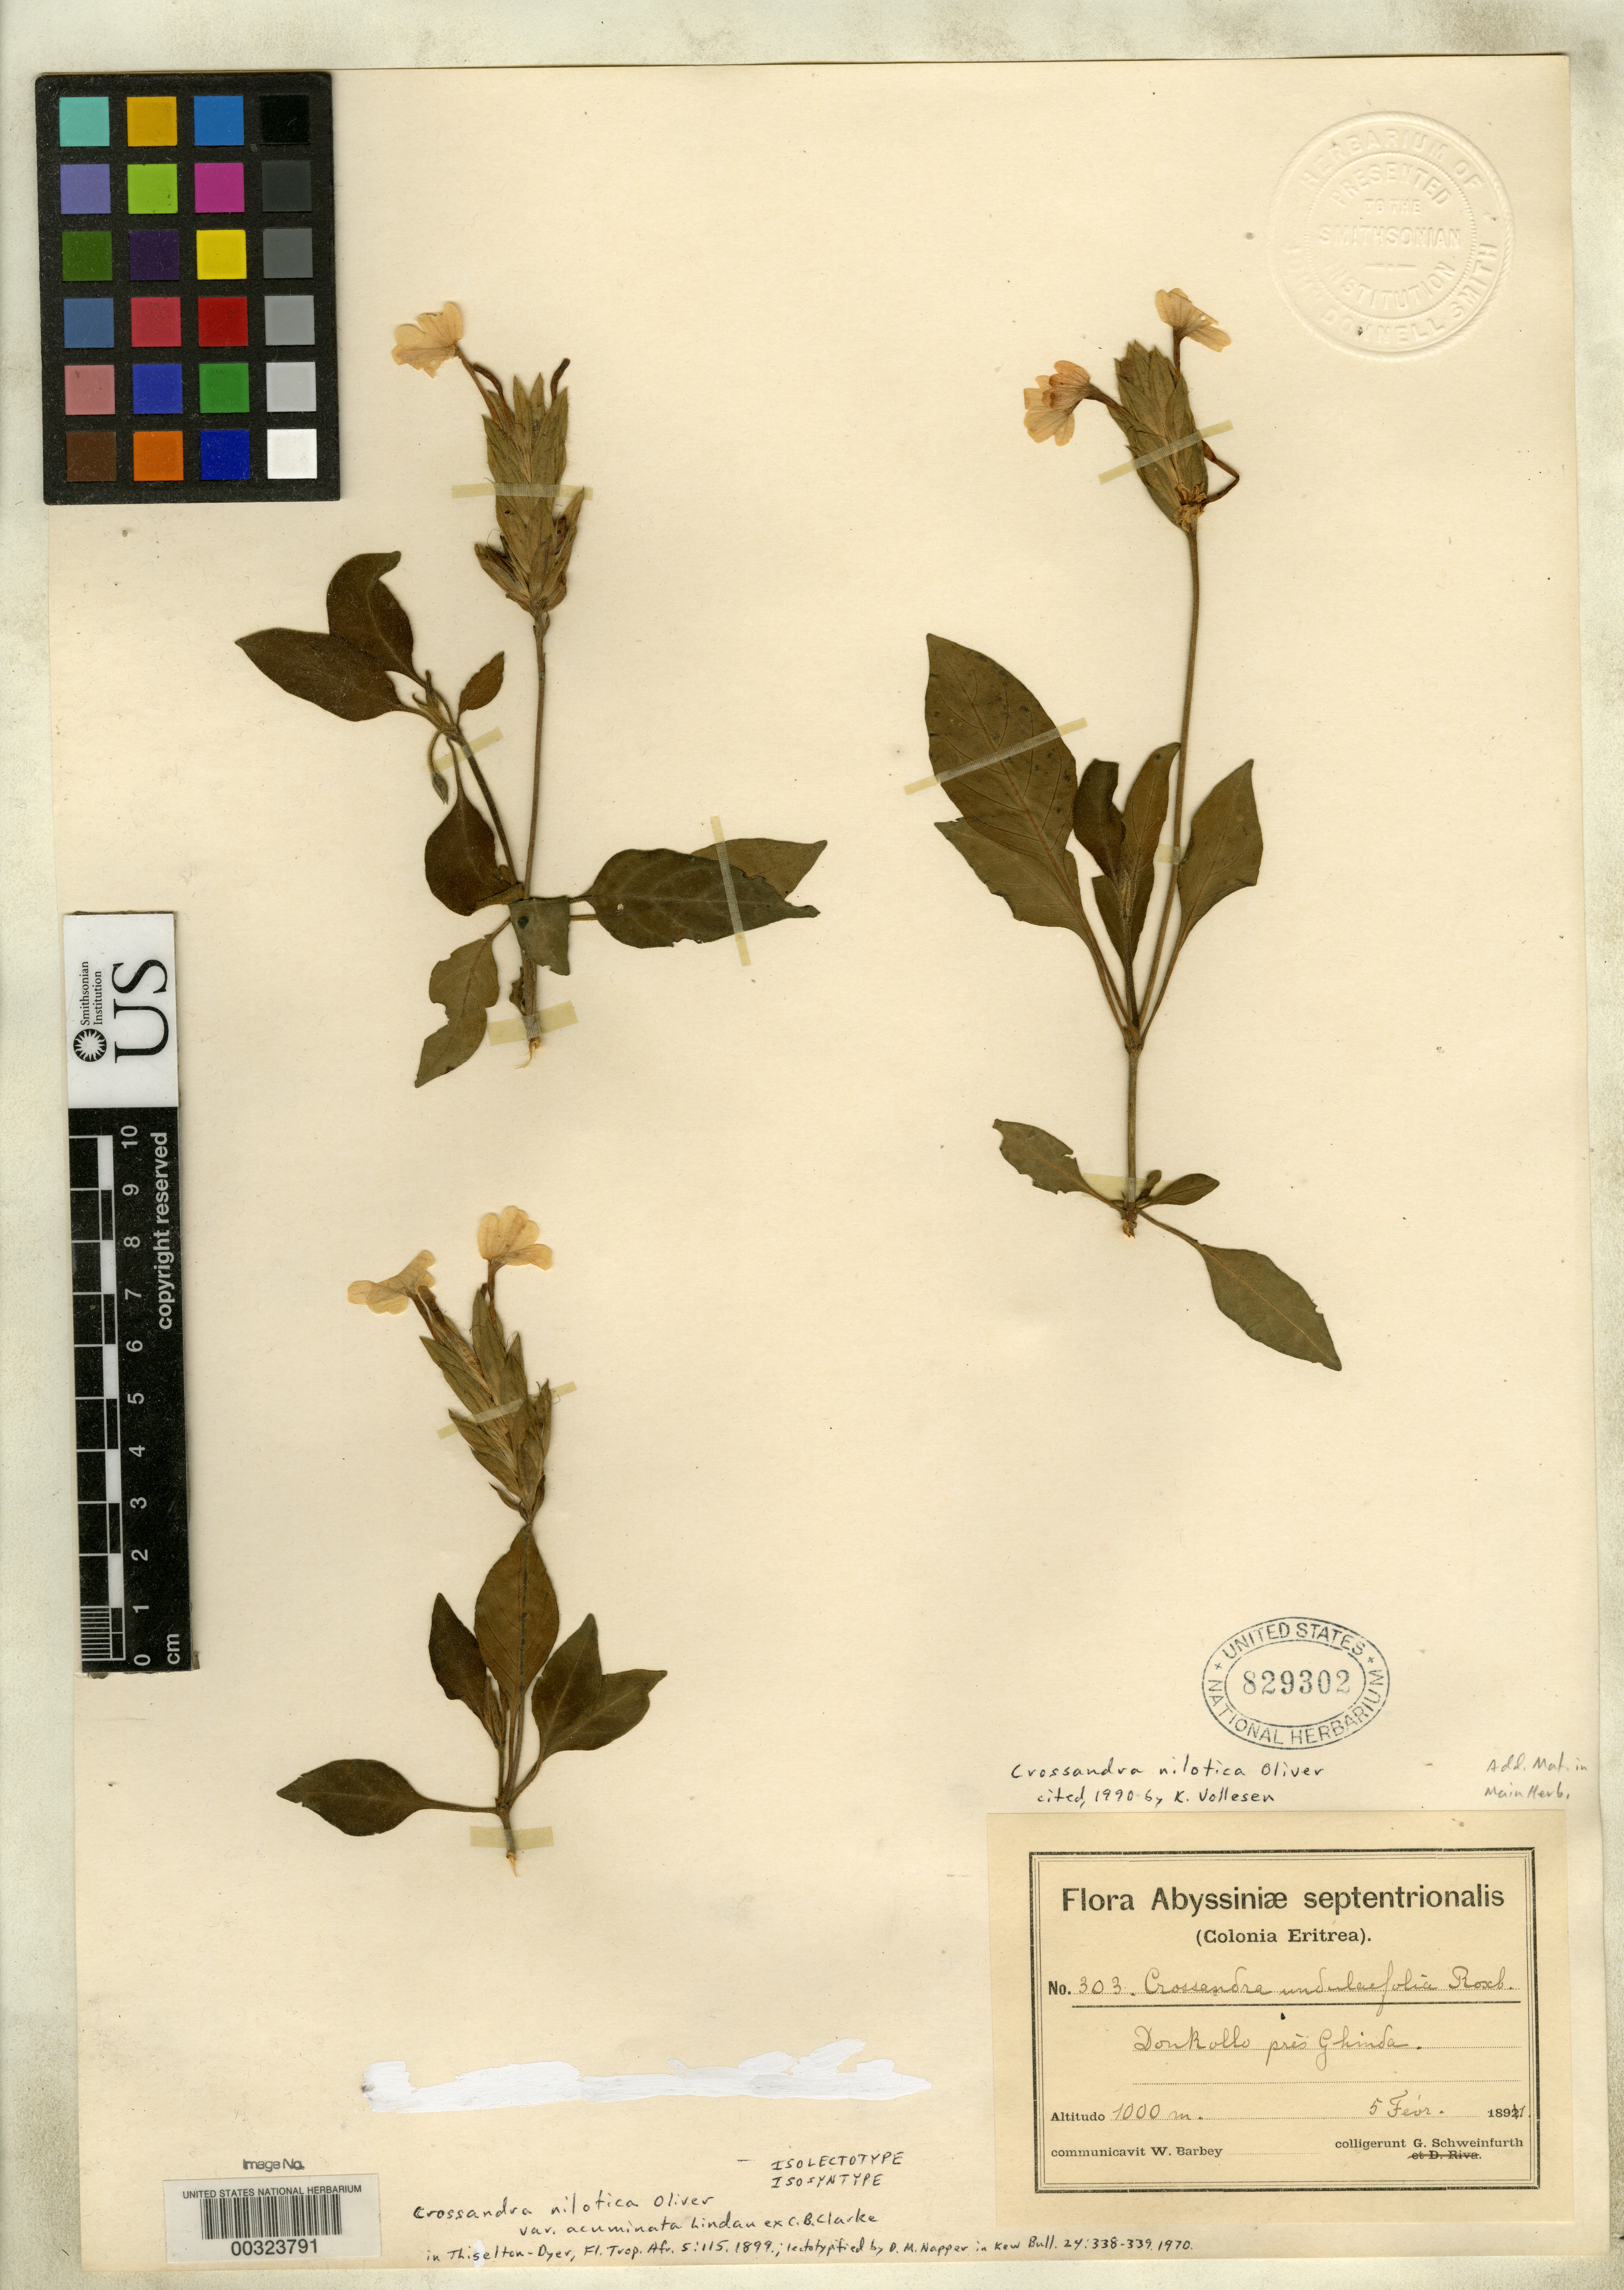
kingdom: Plantae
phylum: Tracheophyta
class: Magnoliopsida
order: Lamiales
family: Acanthaceae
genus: Crossandra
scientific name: Crossandra nilotica var. acuminata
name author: Lindau ex C.B. Clarke in Dyer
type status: Isosyntype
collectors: G. A. Schweinfurth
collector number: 303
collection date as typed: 05 Feb 1891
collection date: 1891-02-05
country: Eritrea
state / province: Debub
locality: Donkollo pres Ghinda.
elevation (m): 1000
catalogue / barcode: US 829302